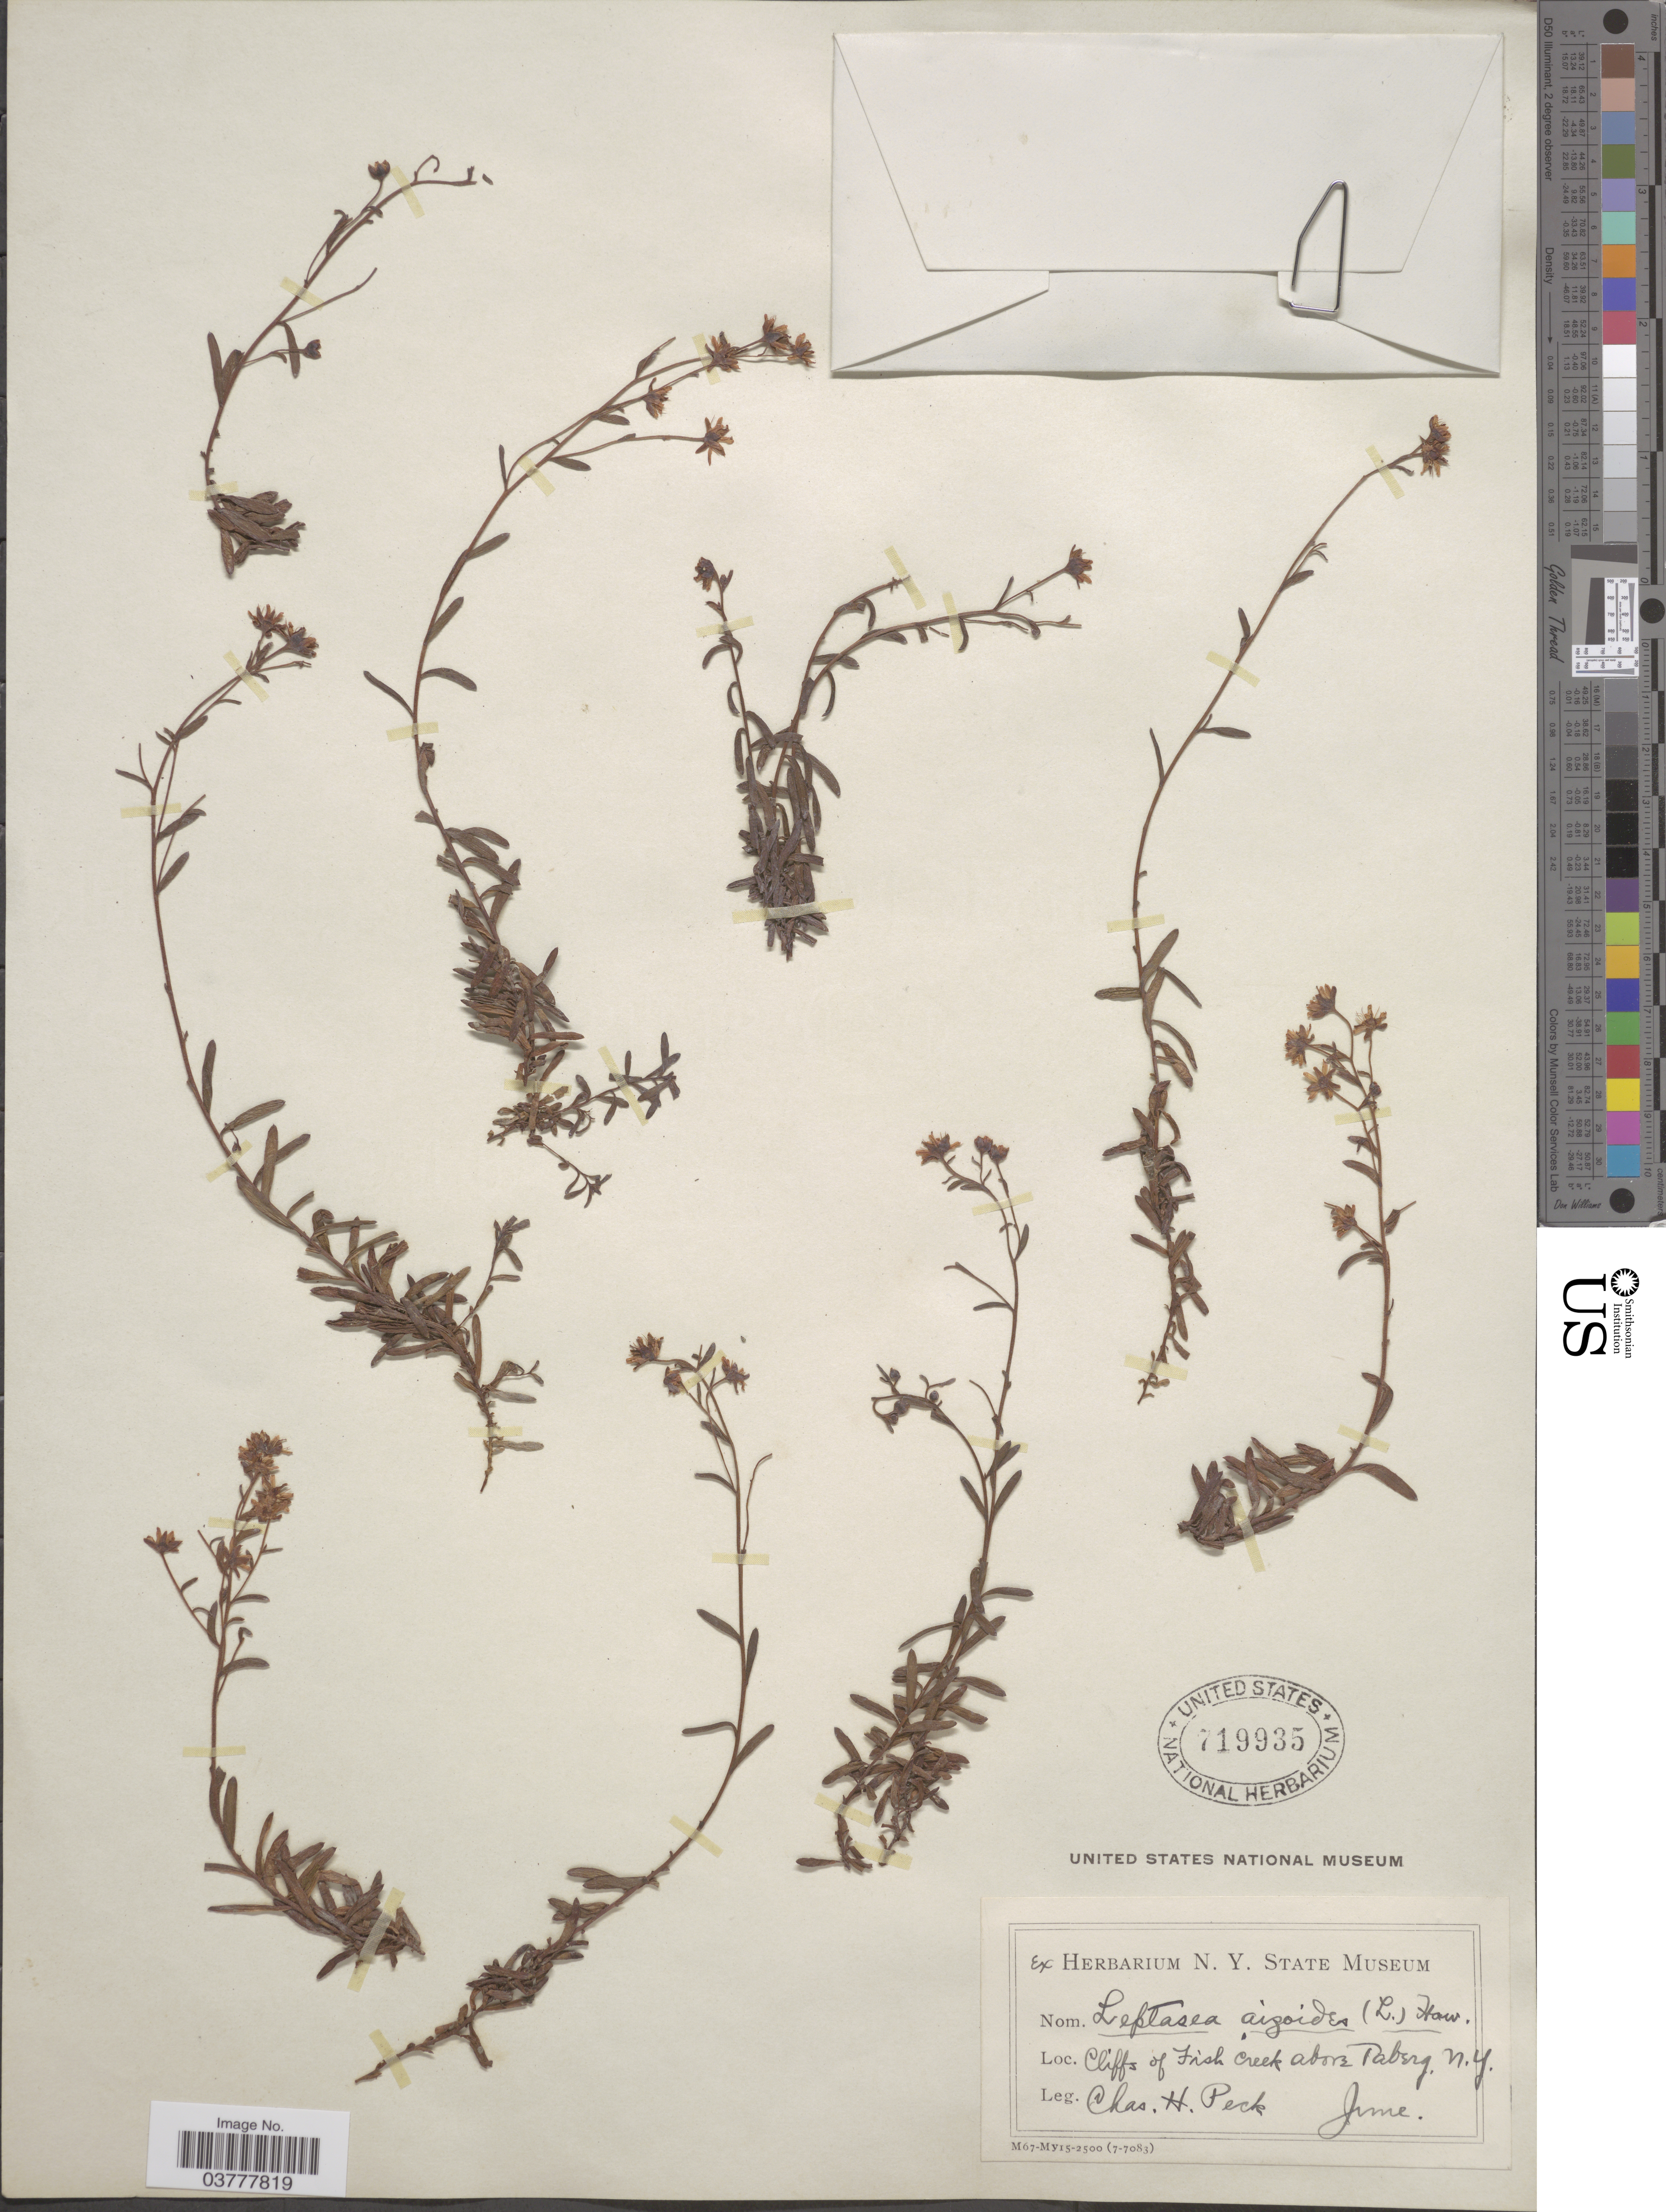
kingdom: Plantae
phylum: Tracheophyta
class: Magnoliopsida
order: Saxifragales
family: Saxifragaceae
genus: Saxifraga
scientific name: Saxifraga aizoides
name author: L.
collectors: C. H. Peck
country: United States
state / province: New York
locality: Cliffs of Fish Creek above Taberg.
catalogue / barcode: US 719935